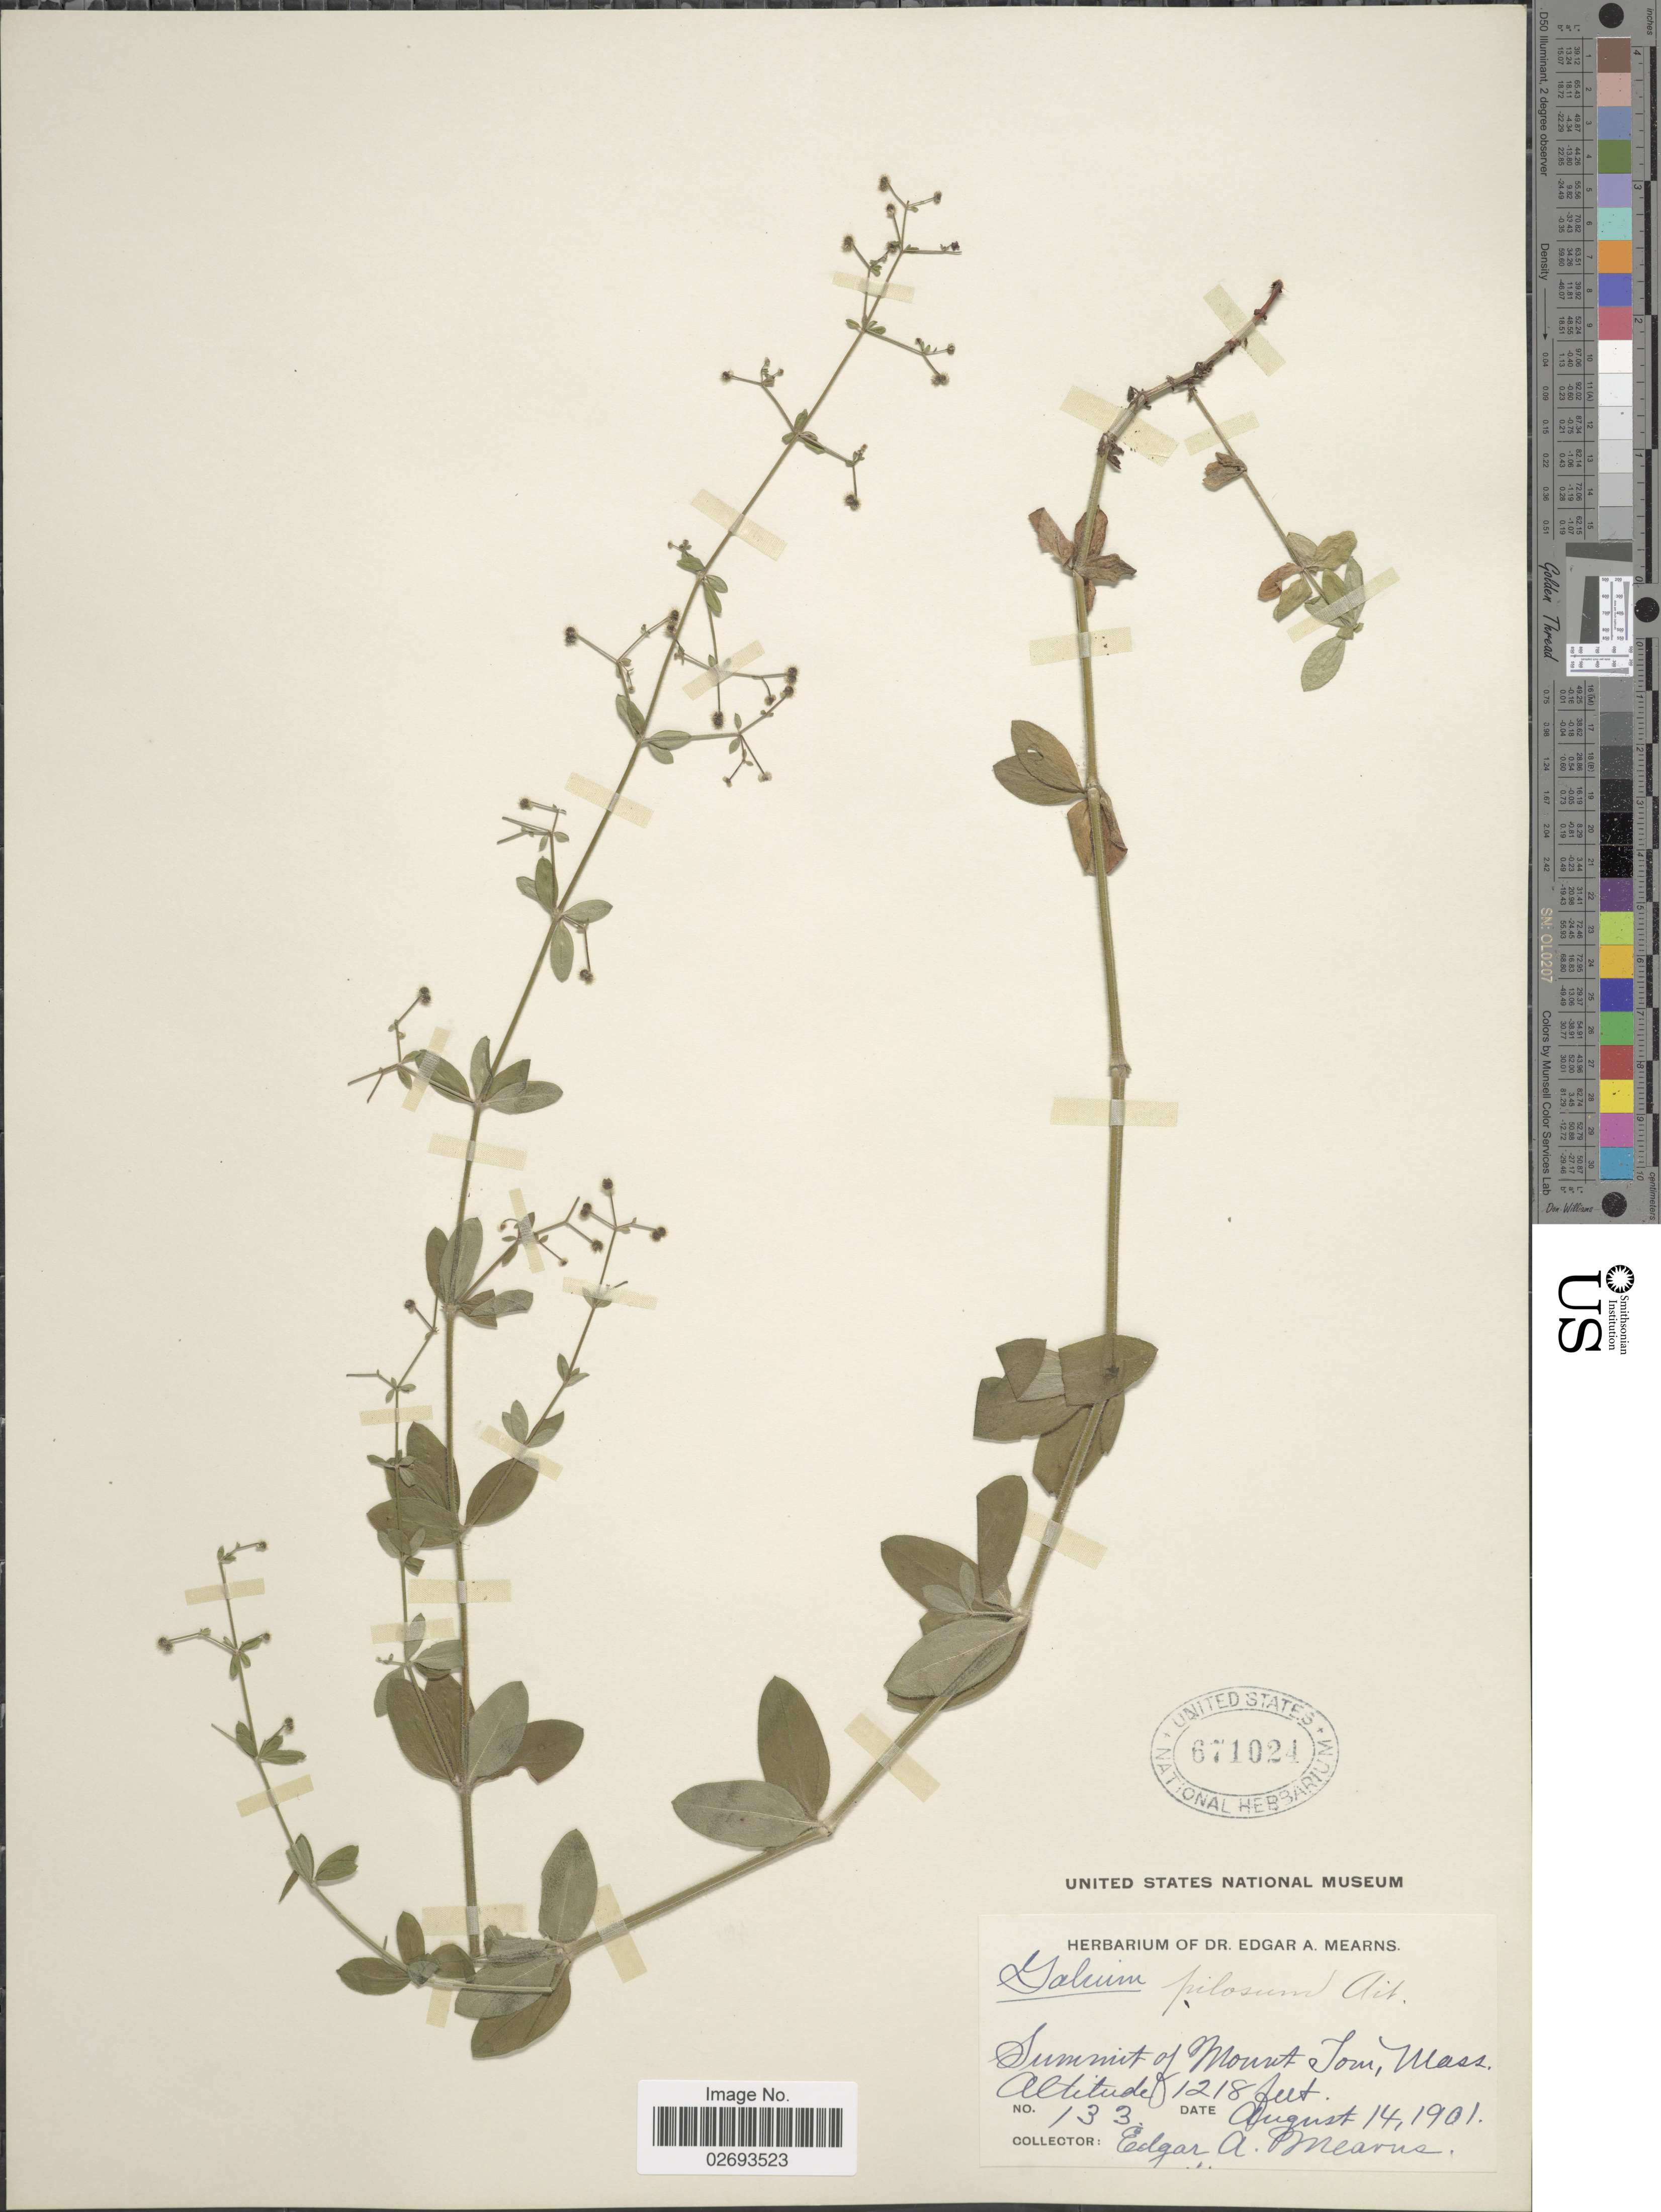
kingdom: Plantae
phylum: Tracheophyta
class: Magnoliopsida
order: Gentianales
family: Rubiaceae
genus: Galium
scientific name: Galium pilosum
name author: Aiton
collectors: E. A. Mearns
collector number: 133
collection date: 1901-08-14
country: United States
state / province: Massachusetts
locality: Summit of Mount Tom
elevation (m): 371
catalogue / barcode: US 671024